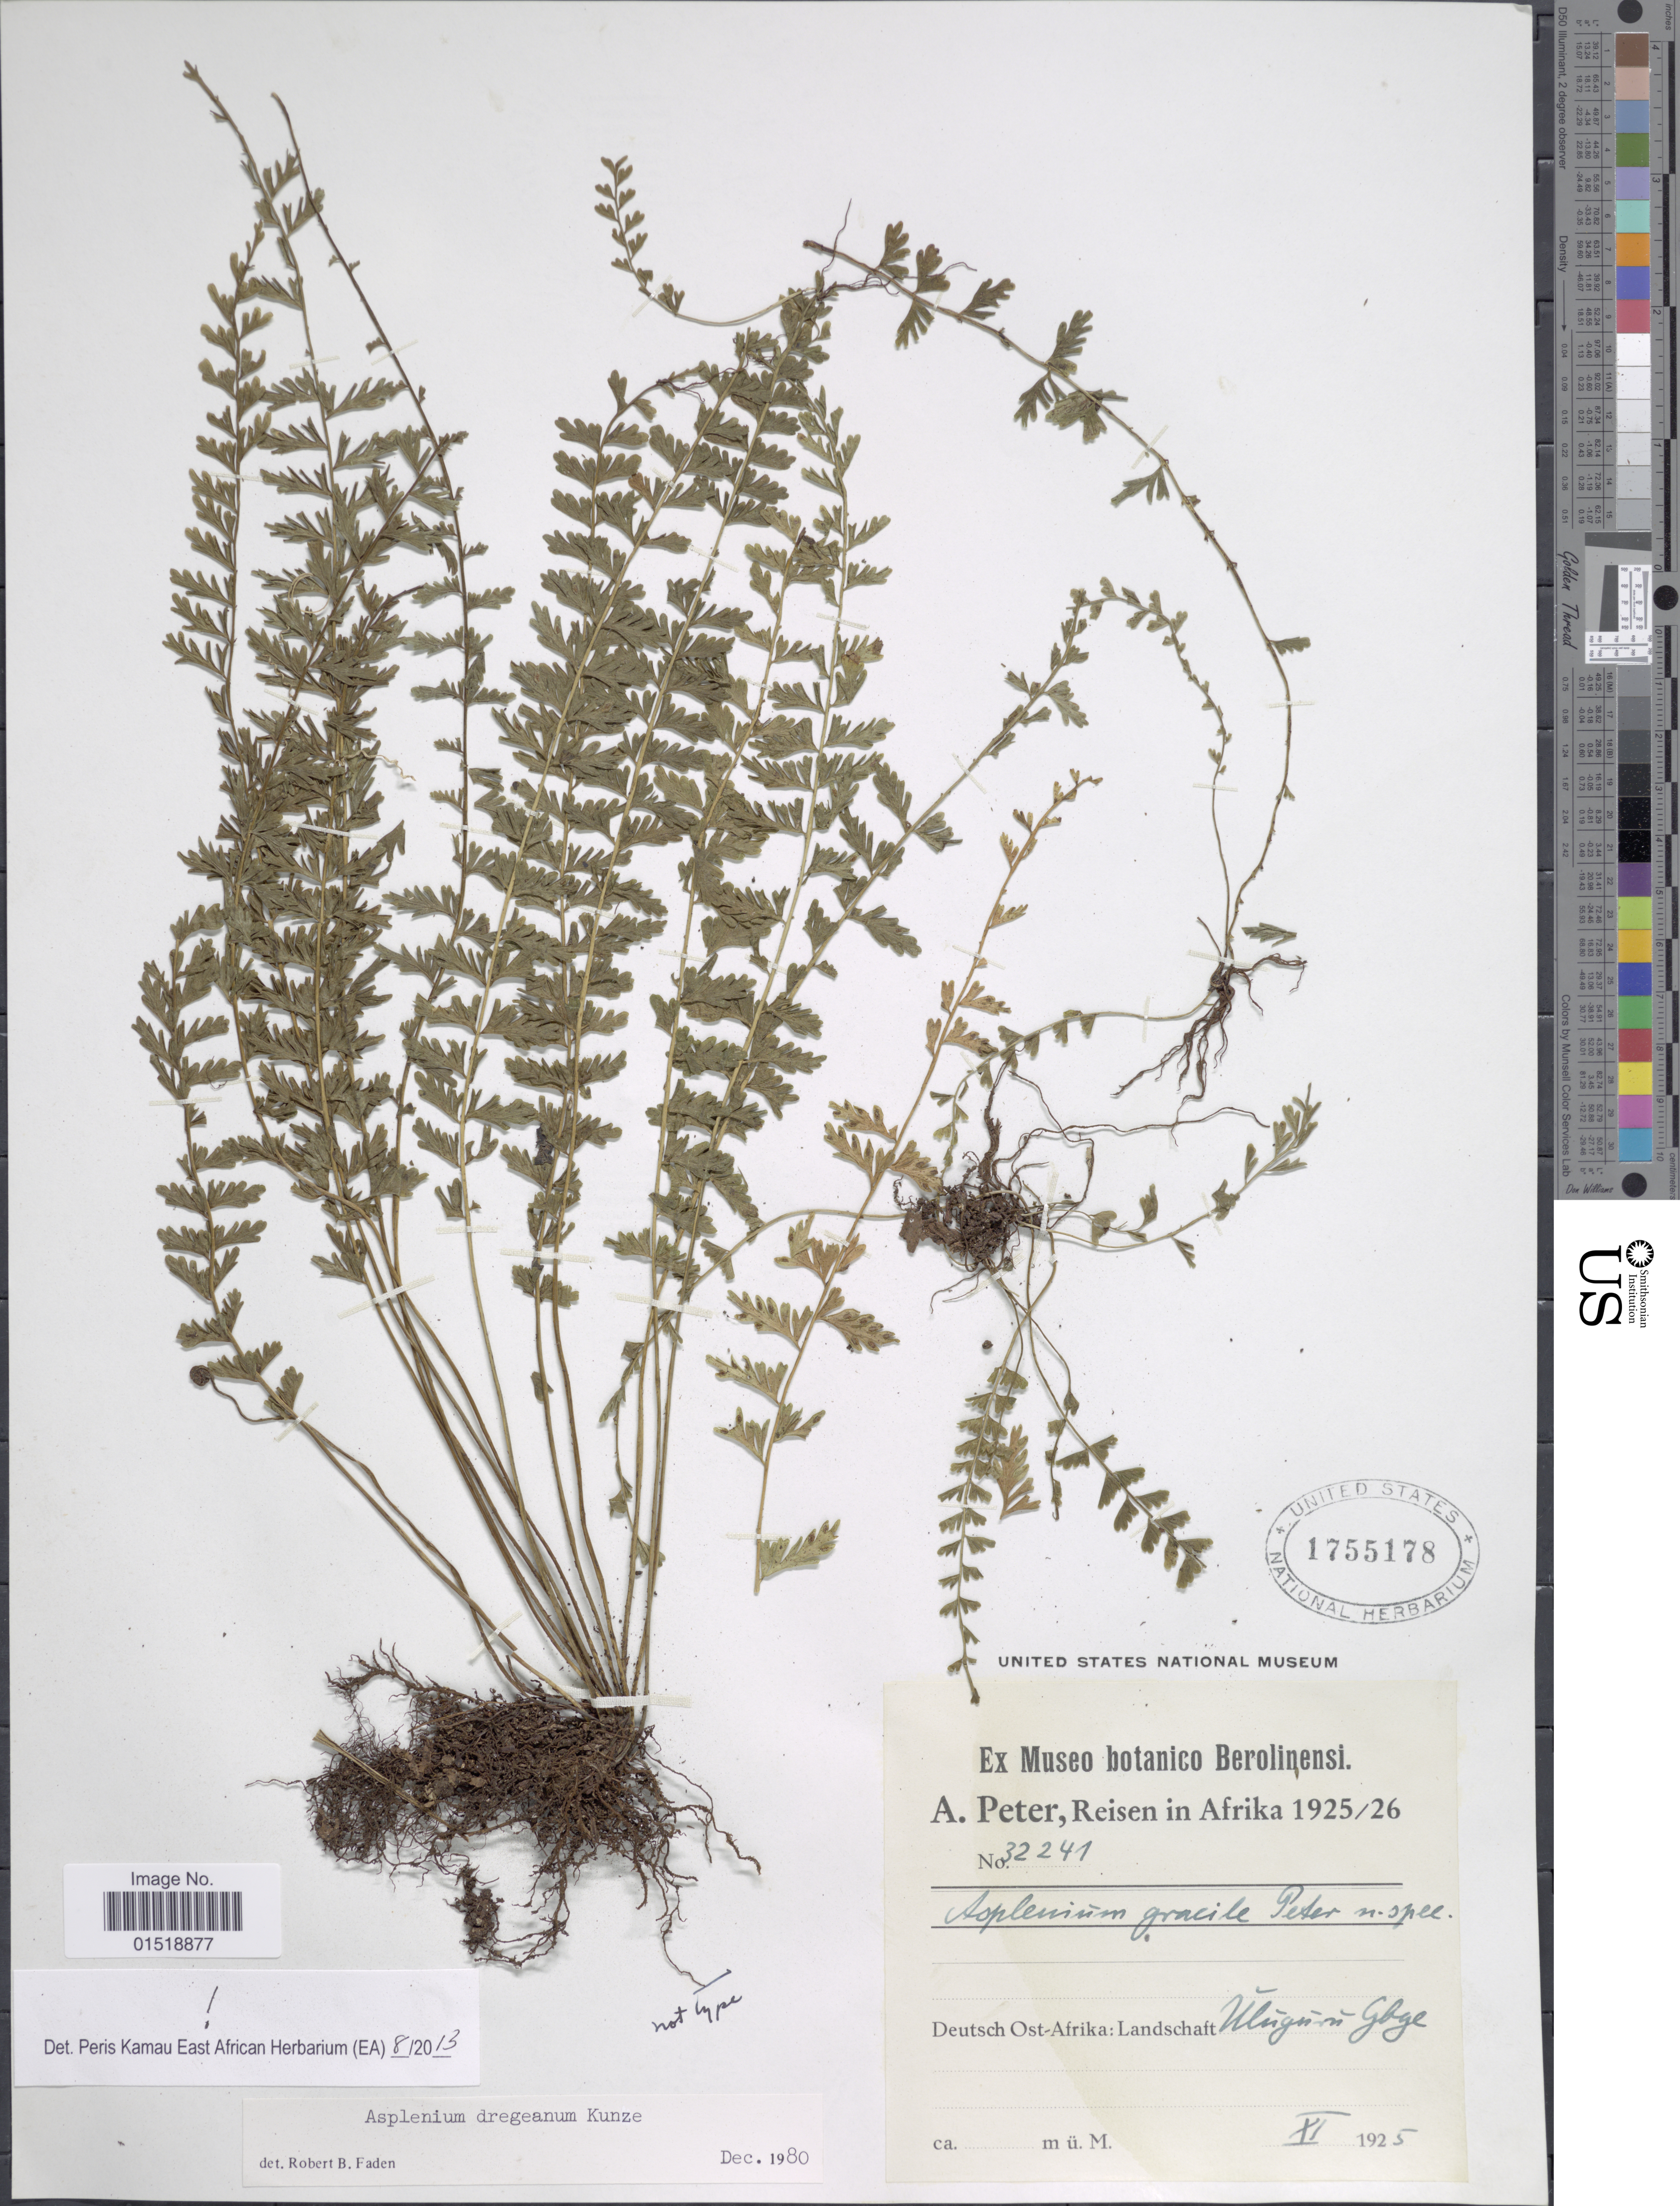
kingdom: Plantae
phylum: Tracheophyta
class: Polypodiopsida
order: Polypodiales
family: Aspleniaceae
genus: Asplenium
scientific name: Asplenium dregeanum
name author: Kunze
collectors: A. Peter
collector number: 32241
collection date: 1925-11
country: Tanzania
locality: Deutsch Ost-Afrika: Landschaft Uluguru-Gbge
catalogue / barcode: US 1755178